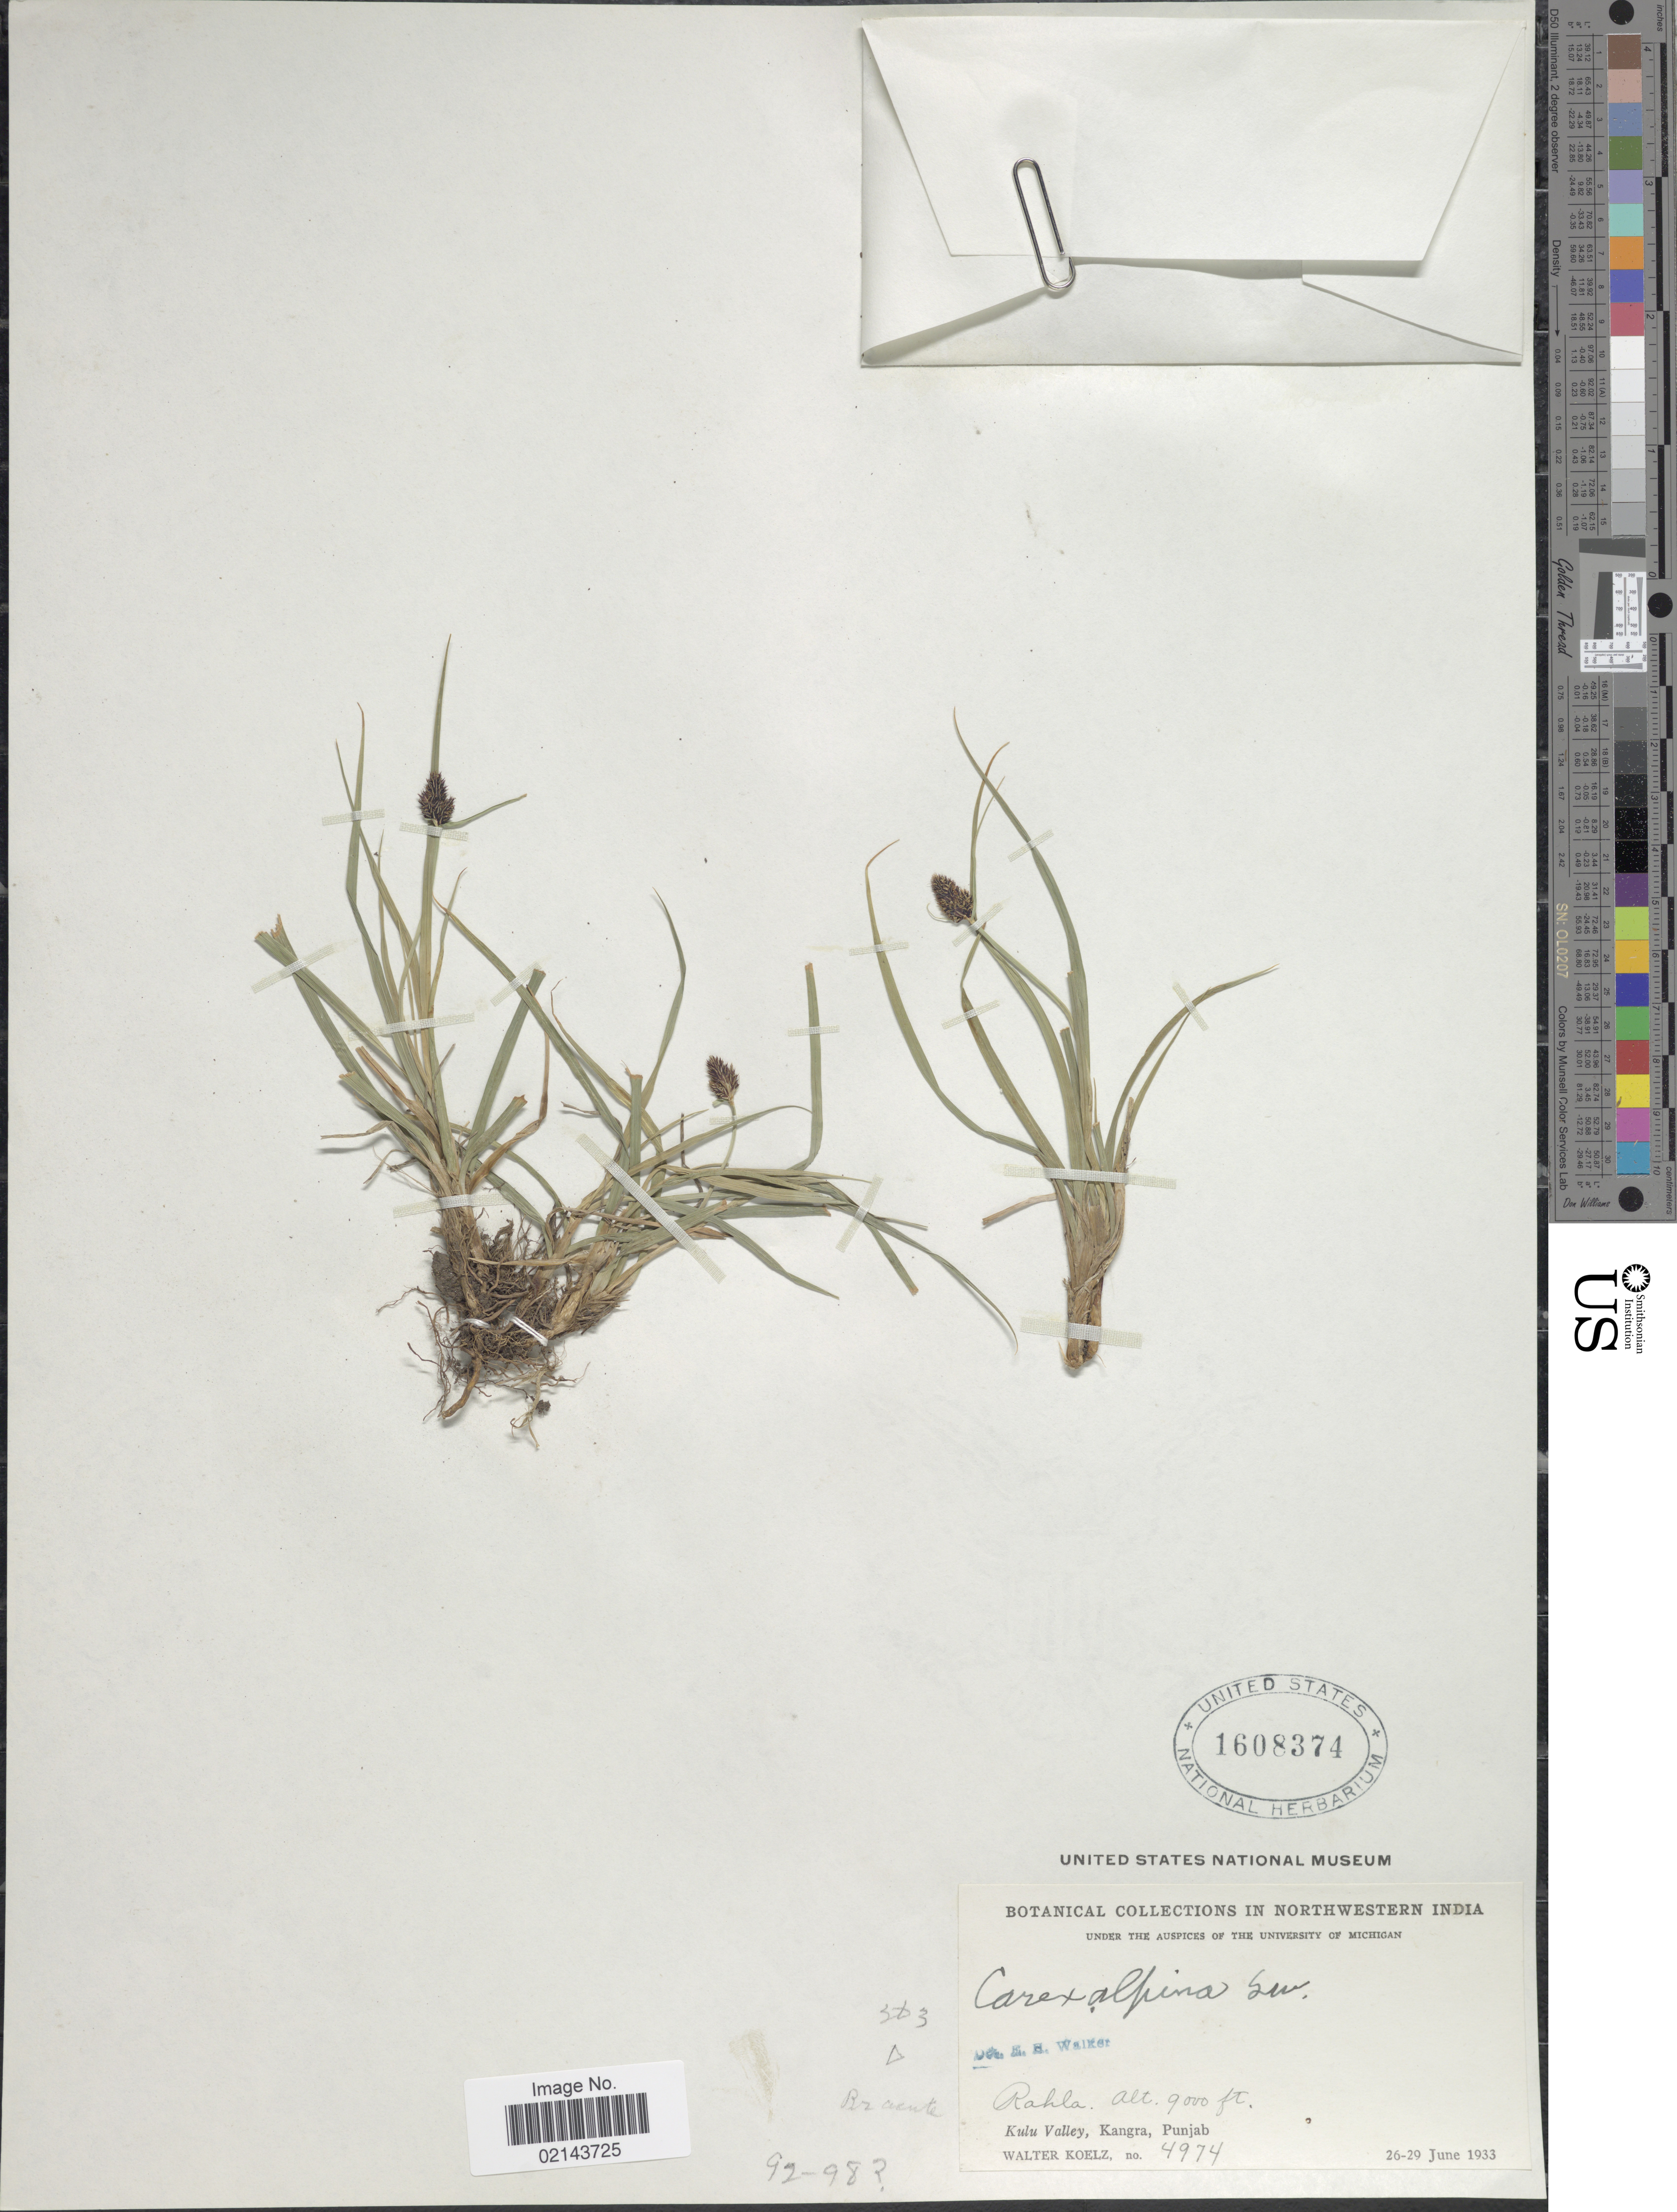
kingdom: Plantae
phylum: Tracheophyta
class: Liliopsida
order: Poales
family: Cyperaceae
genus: Carex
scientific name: Carex norvegica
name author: Retz.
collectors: W. N. Koelz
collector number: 4974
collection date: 1933-06-26/1933-06-29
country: India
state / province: Punjab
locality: In Northwestern India, Rahla, Kulu Valley, Kangra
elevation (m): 2743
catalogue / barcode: US 1608374